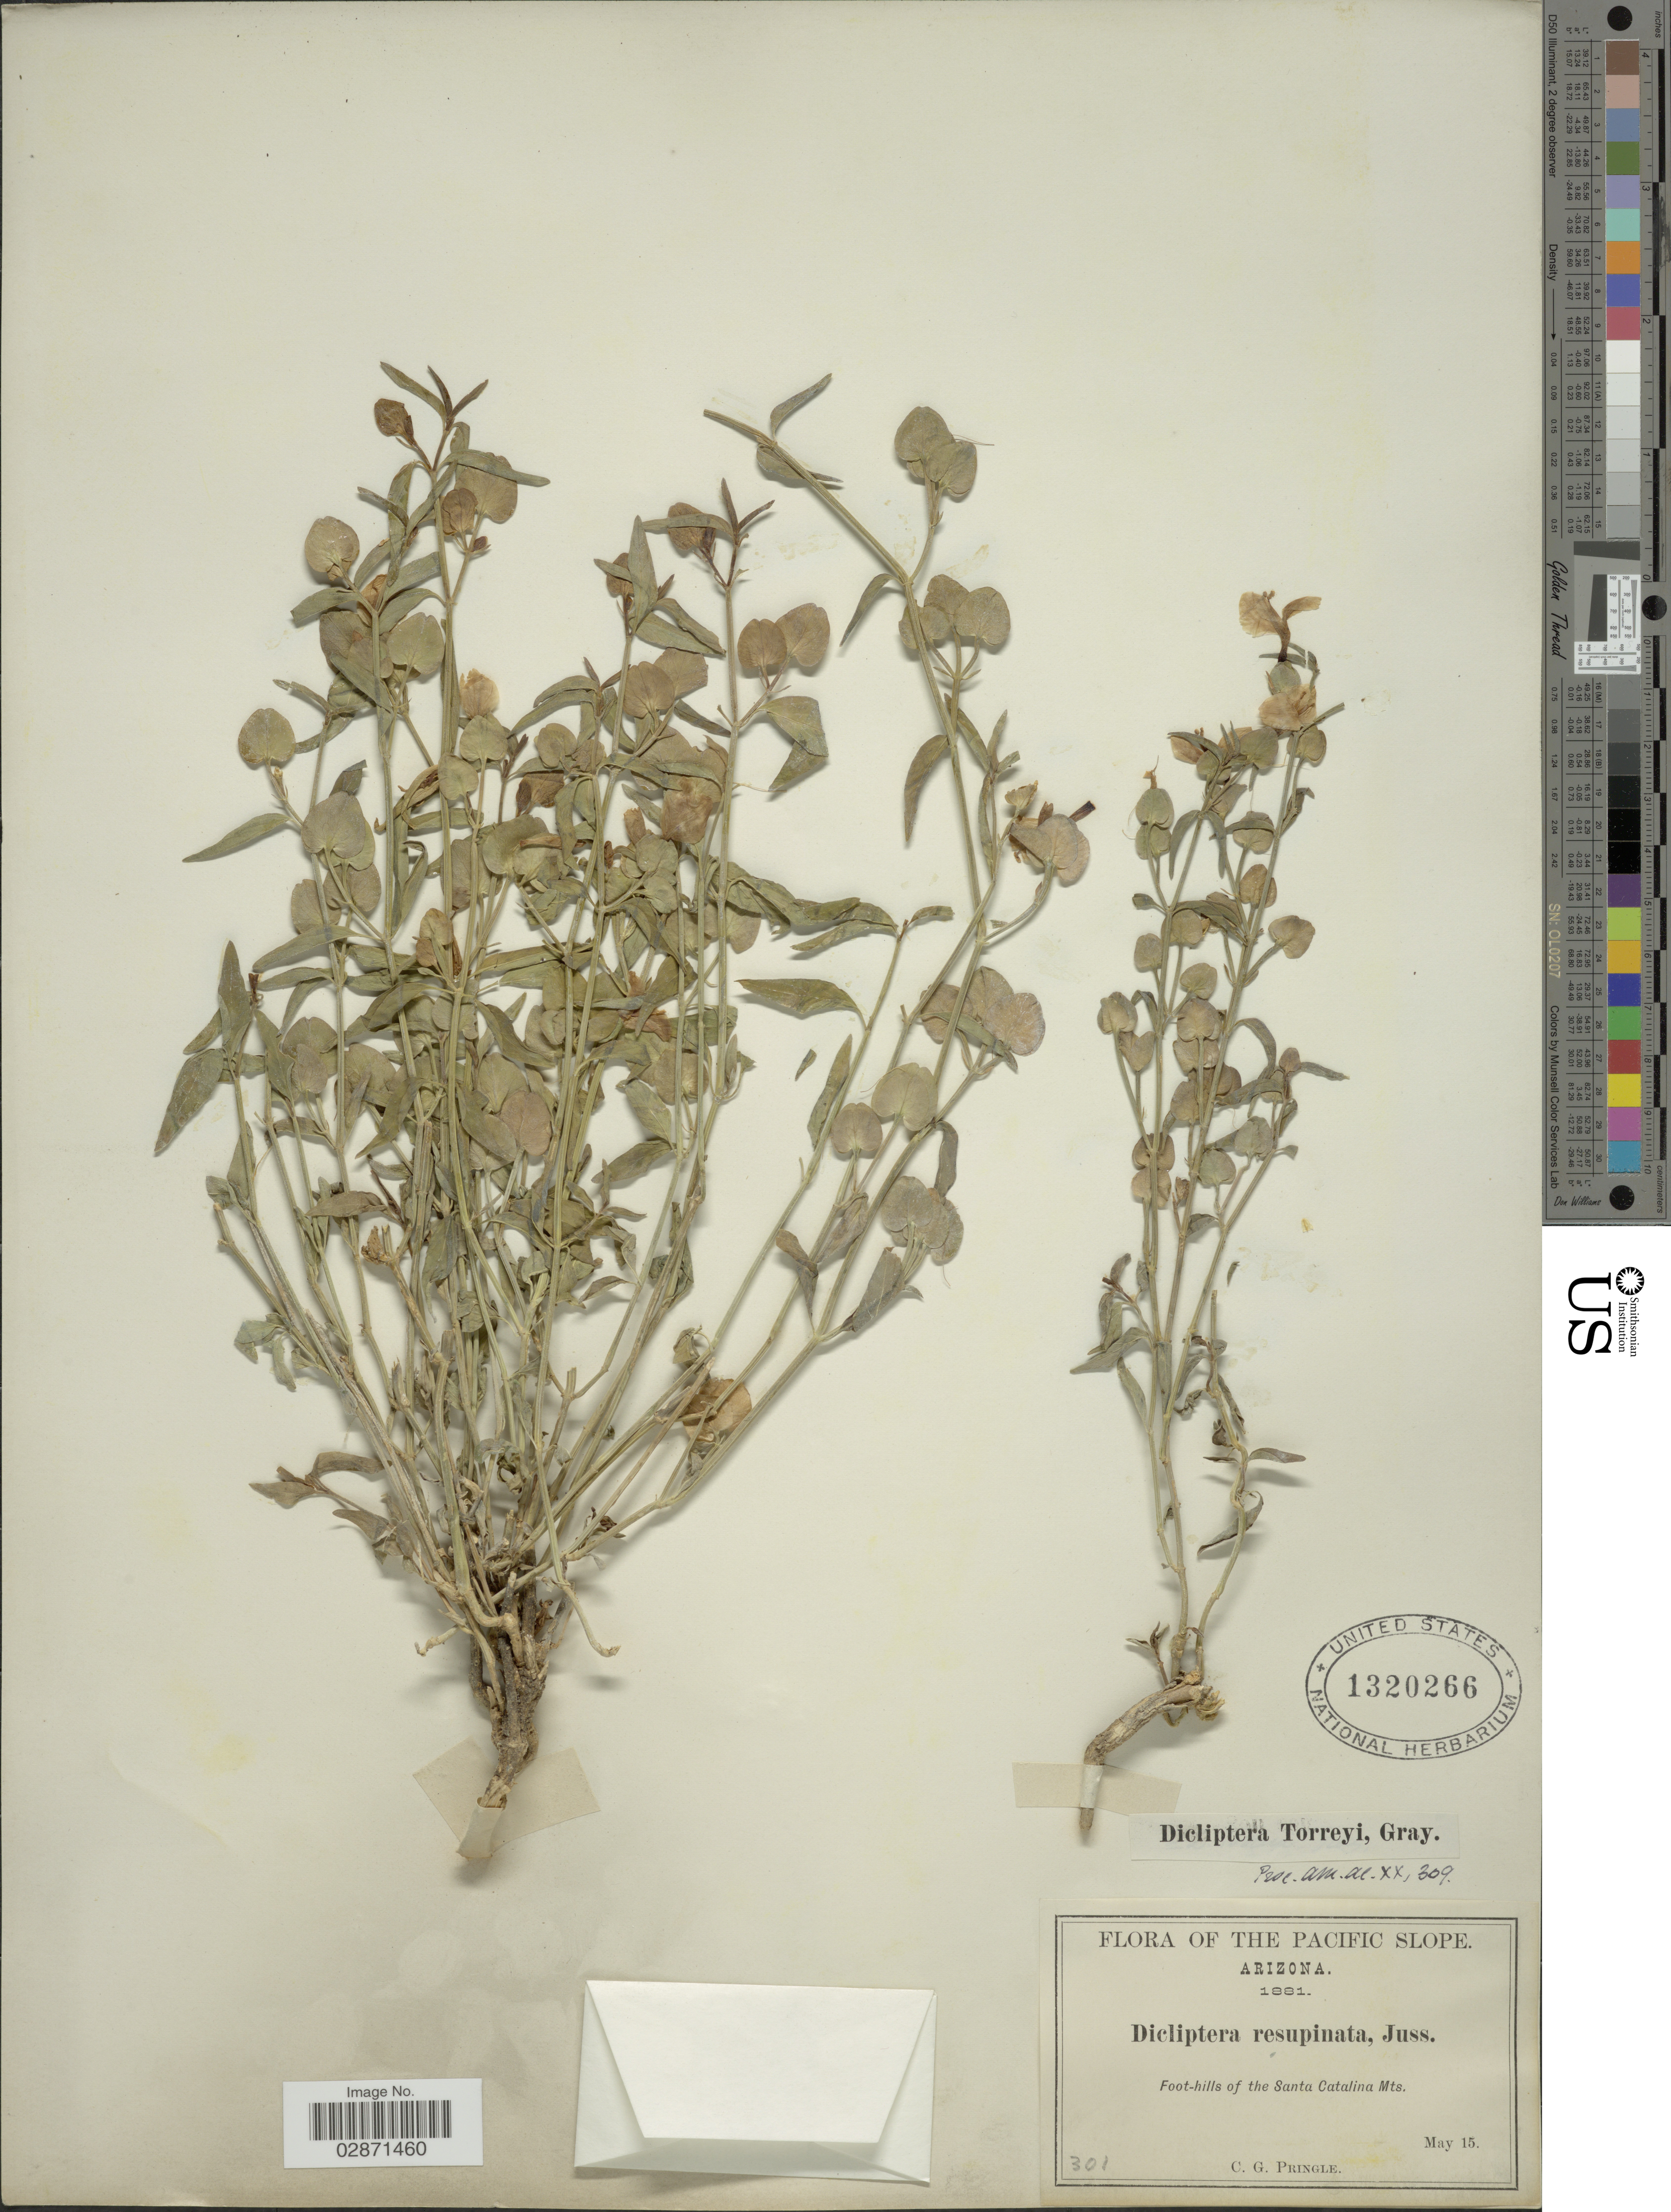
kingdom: Plantae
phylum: Tracheophyta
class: Magnoliopsida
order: Lamiales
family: Acanthaceae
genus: Dicliptera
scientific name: Dicliptera resupinata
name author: (Vahl) Juss.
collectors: C. G. Pringle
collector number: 301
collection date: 1881-05-15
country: United States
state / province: Arizona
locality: The Pacific Slope. Foot-hills of the Santa Catalina Mts.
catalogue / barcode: US 1320266